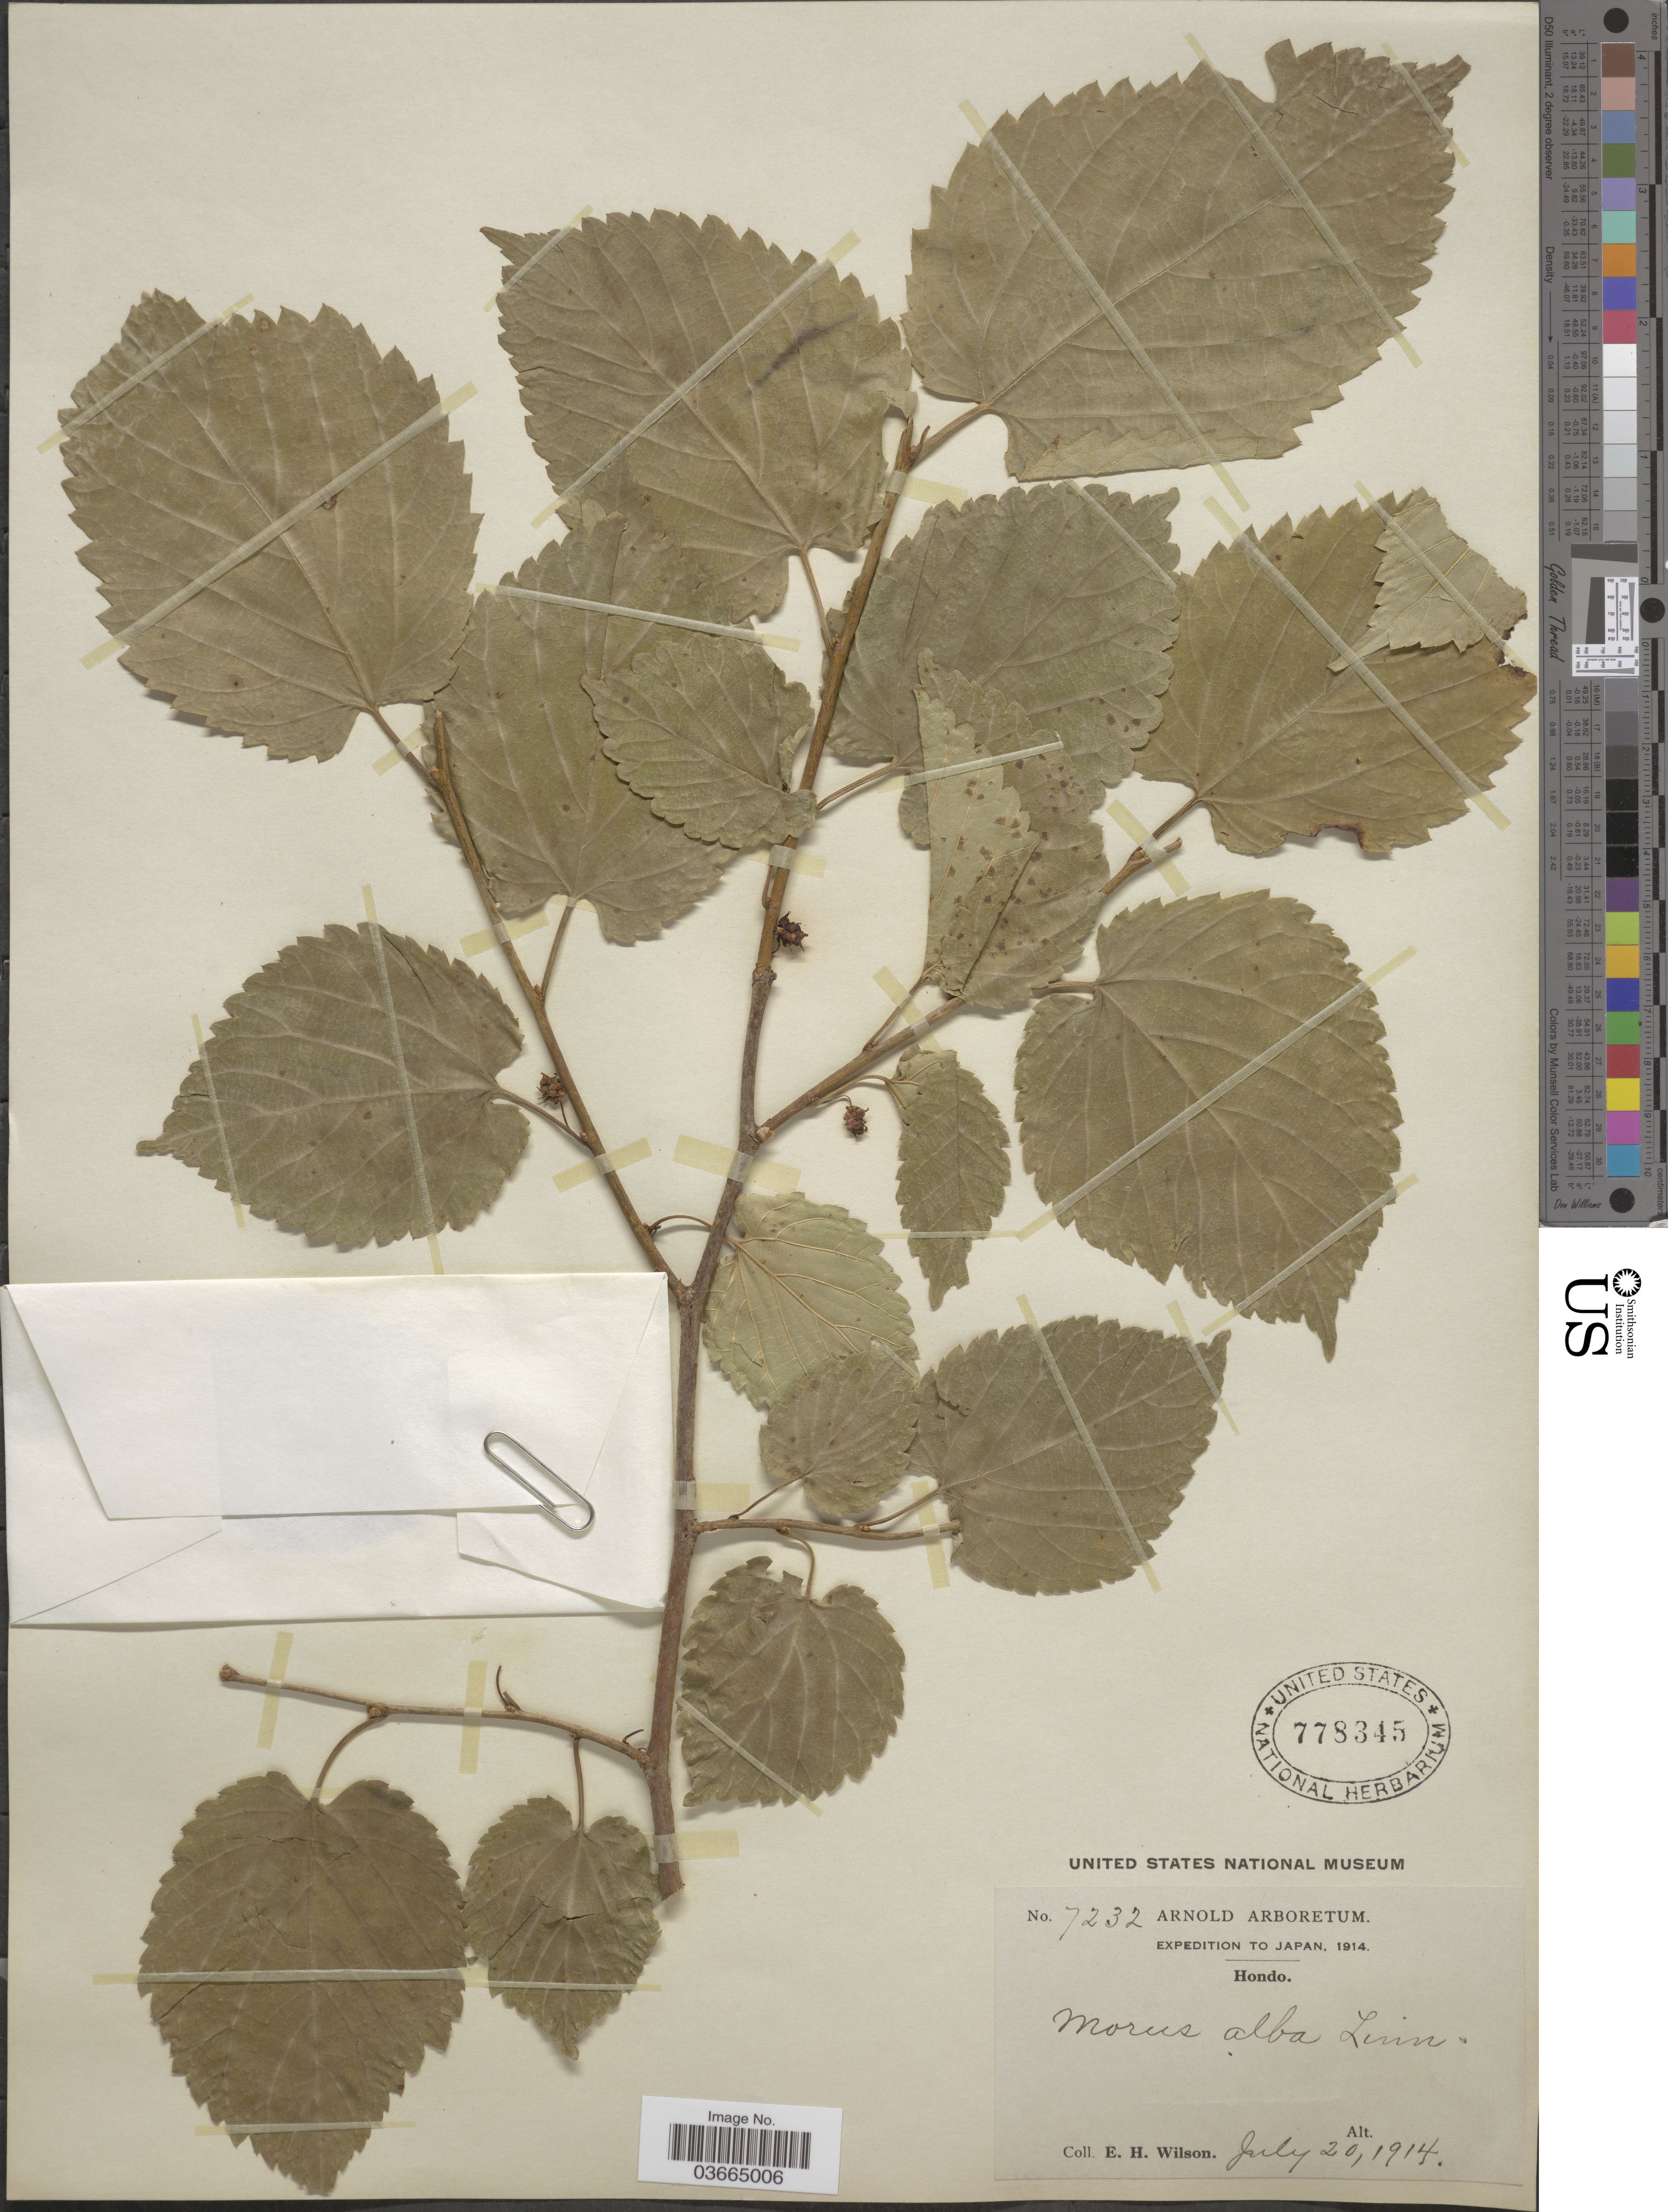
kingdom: Plantae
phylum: Tracheophyta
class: Magnoliopsida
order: Rosales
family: Moraceae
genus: Morus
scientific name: Morus alba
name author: L.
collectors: E. Wilson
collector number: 7232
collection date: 1914-07-20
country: Japan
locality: Hondo.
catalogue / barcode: US 778345